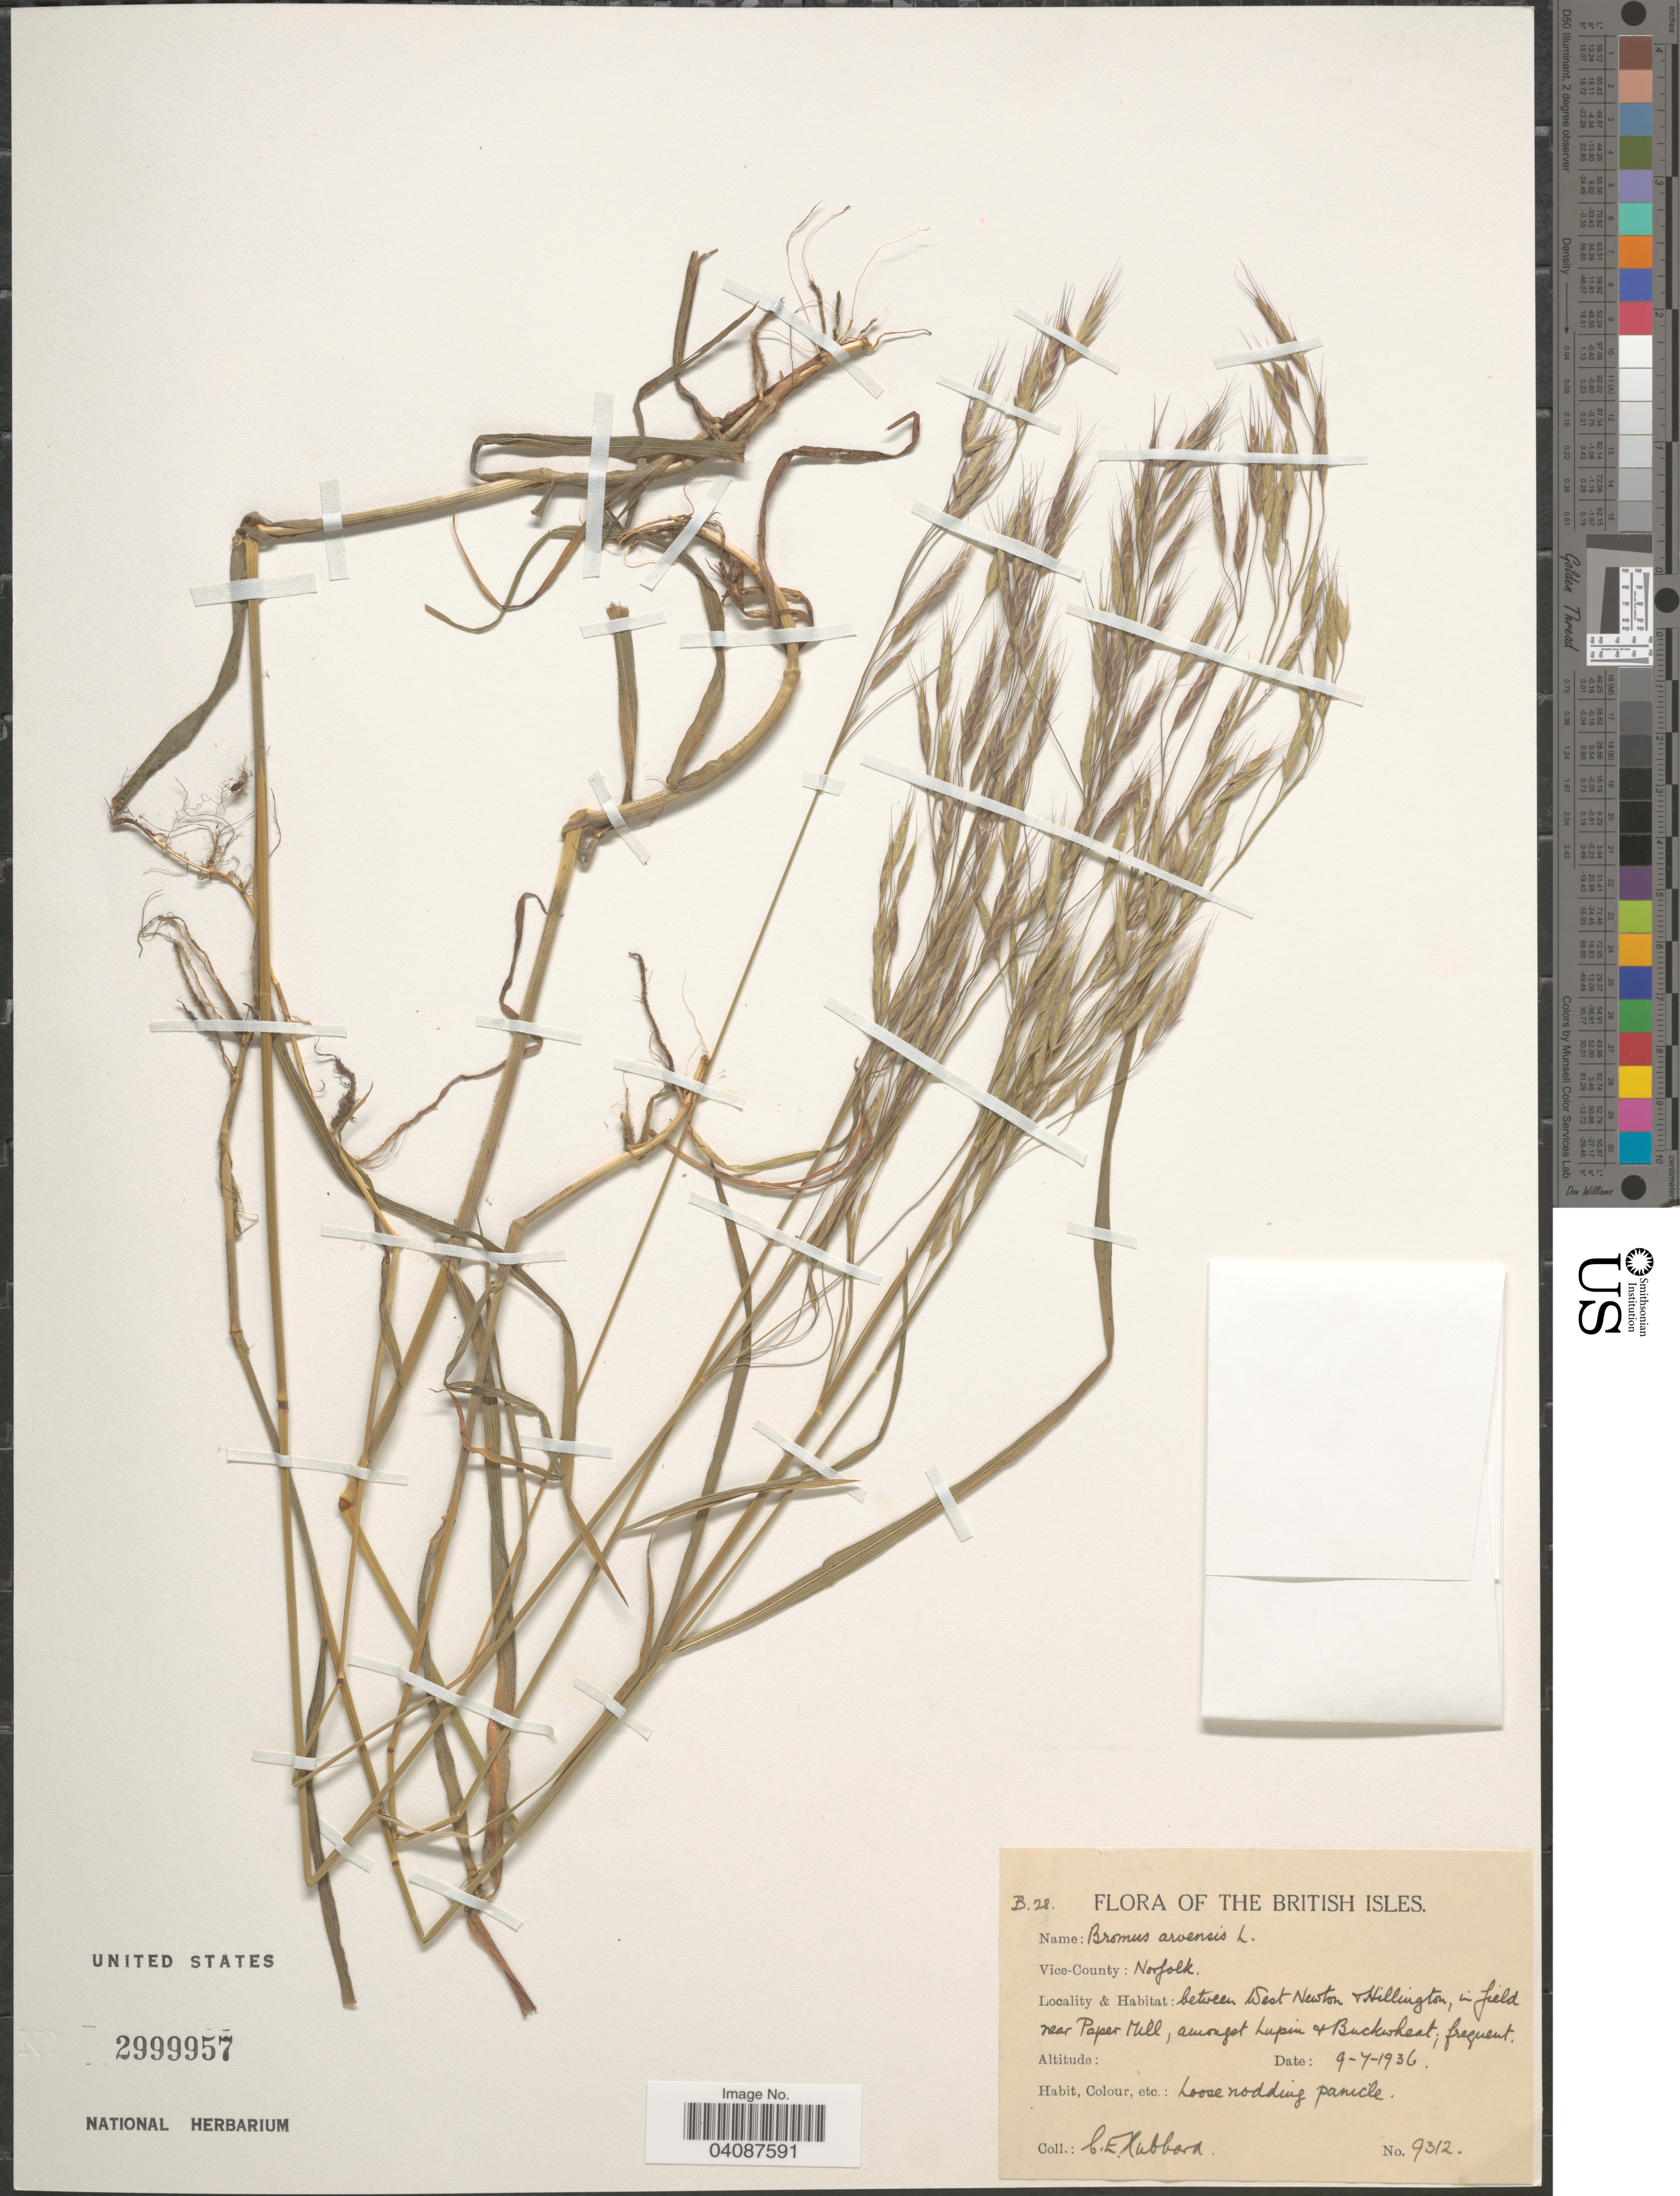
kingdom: Plantae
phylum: Tracheophyta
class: Liliopsida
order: Poales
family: Poaceae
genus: Bromus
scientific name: Bromus arvensis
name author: L.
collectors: C. E. Hubbard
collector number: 9312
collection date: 1936-07-09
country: United Kingdom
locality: British Isles. Vice-County: Norfolk. Between West Newton & Hillington, in field near Paper Mill, amongst Lupin & Buckwheat; frequent.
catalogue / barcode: US 2999957